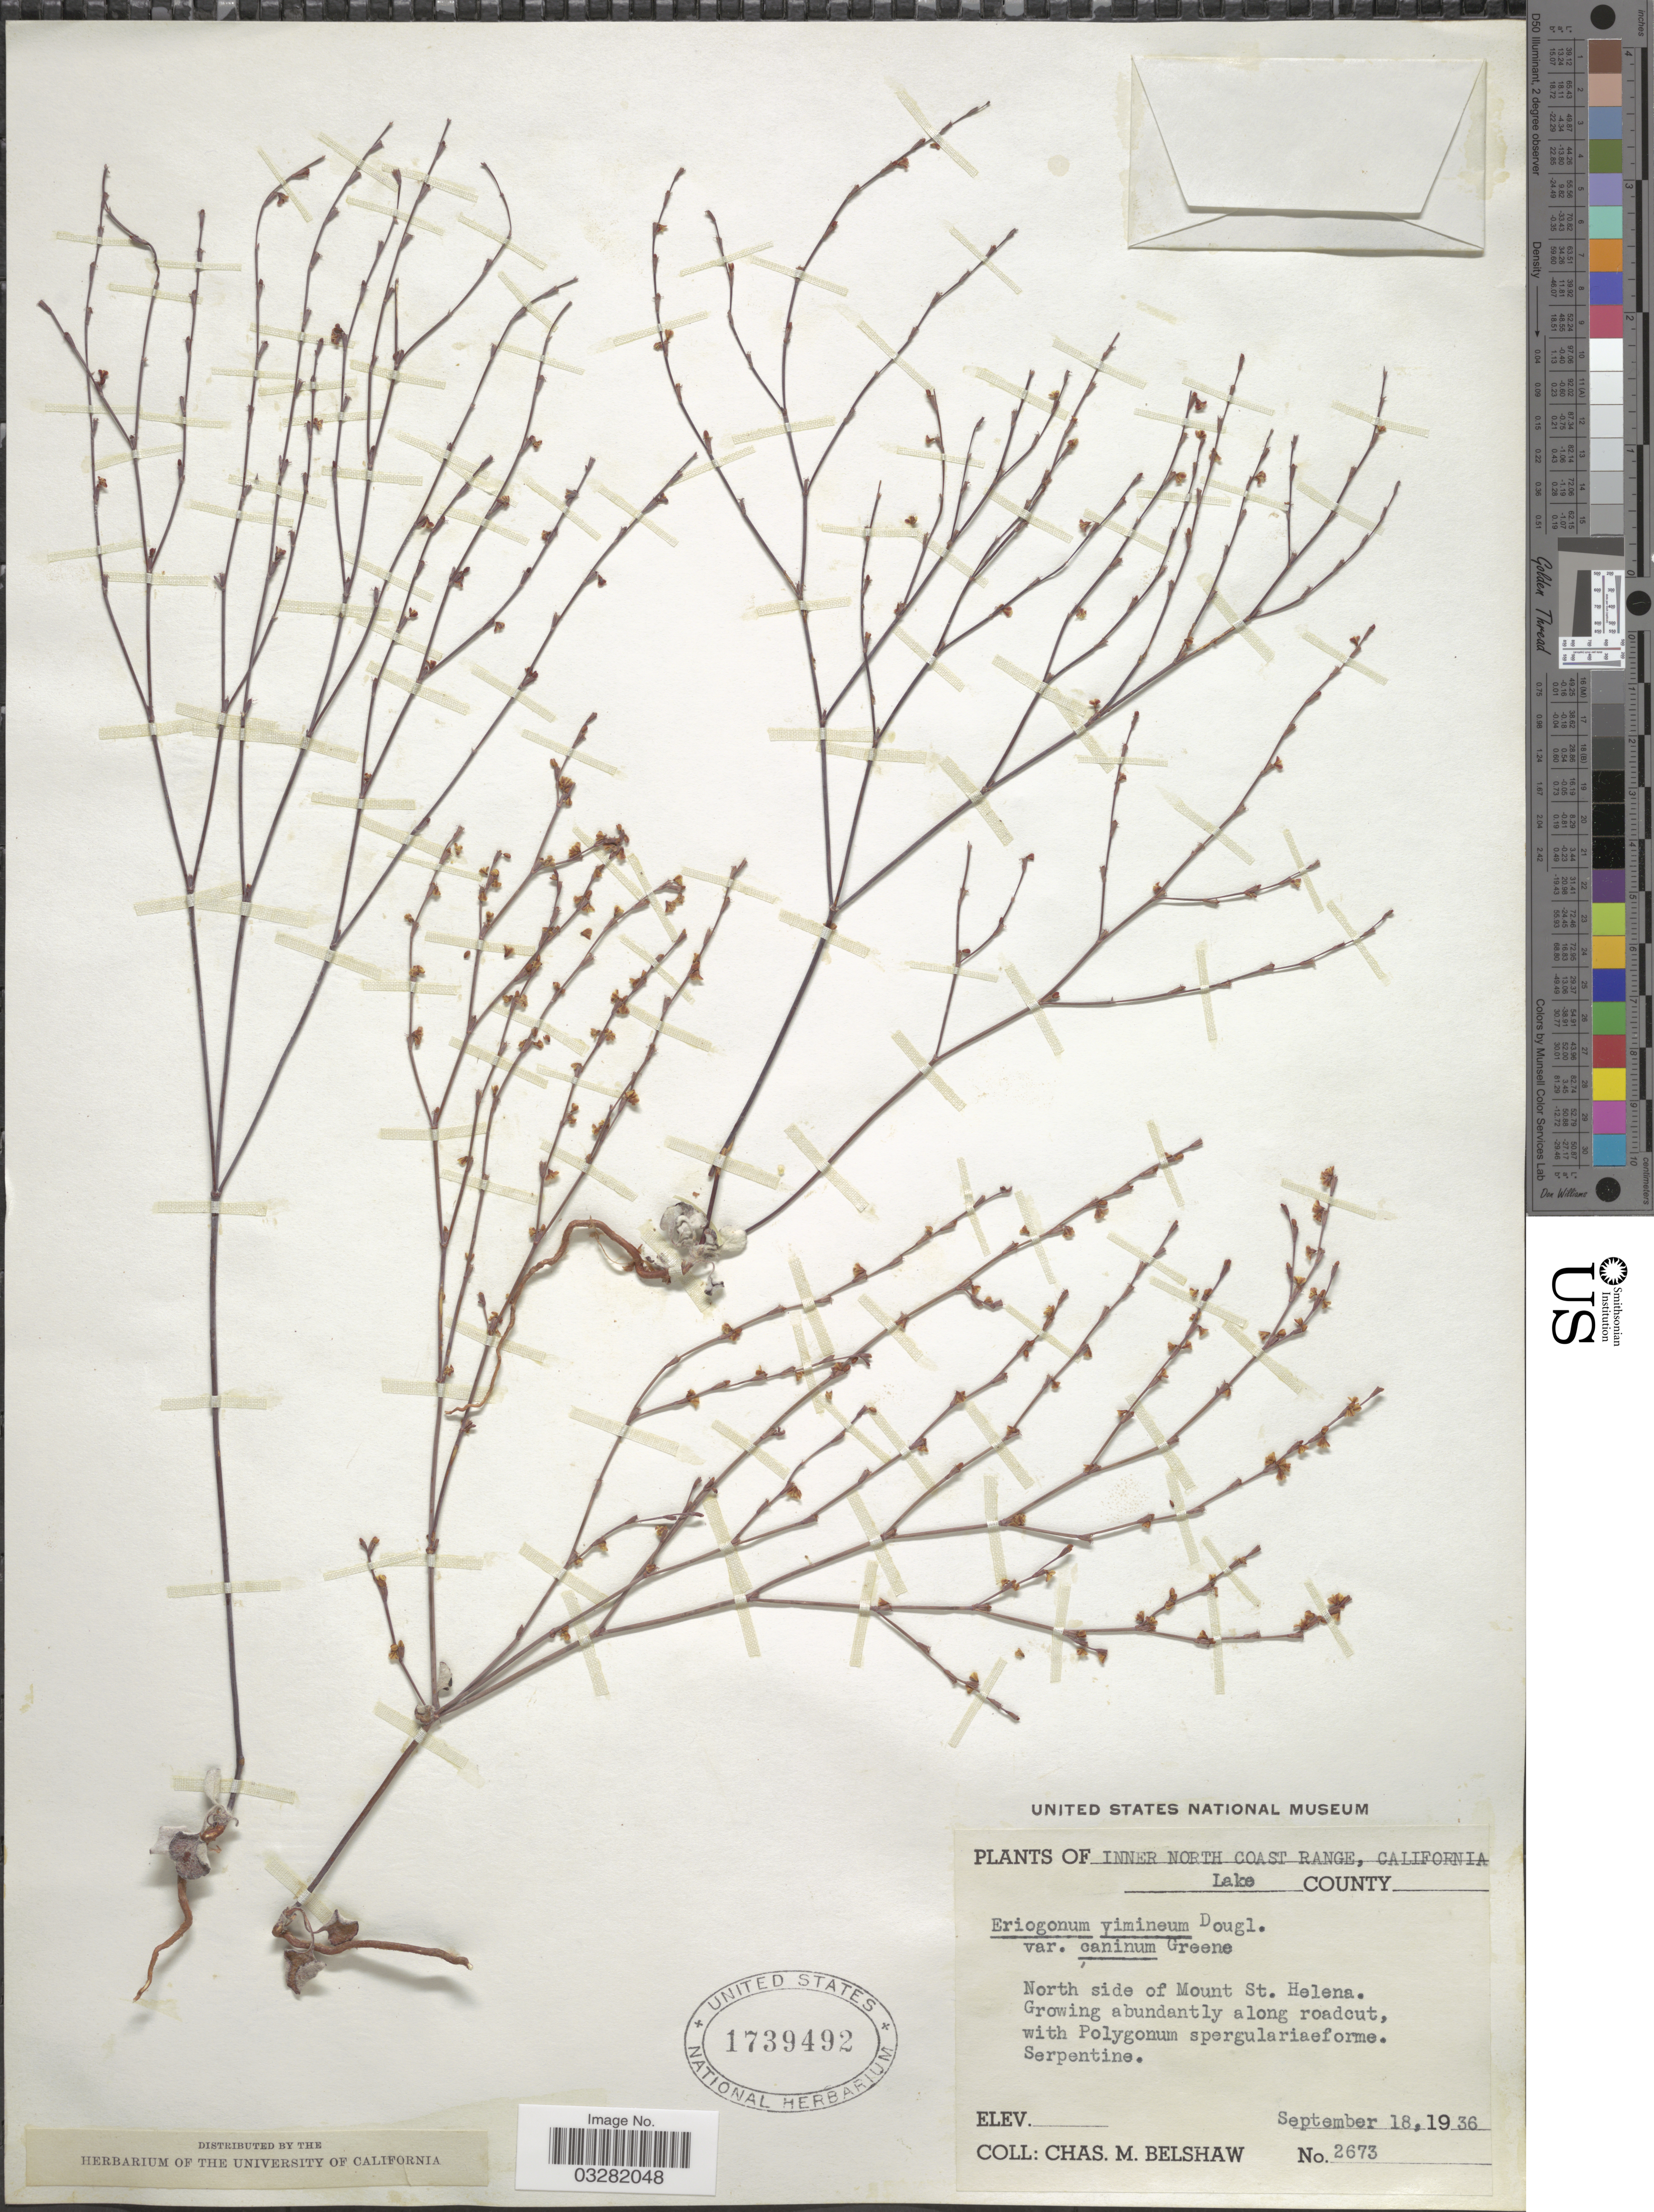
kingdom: Plantae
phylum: Tracheophyta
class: Magnoliopsida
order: Caryophyllales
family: Polygonaceae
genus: Eriogonum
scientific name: Eriogonum vimineum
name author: Douglas ex Benth.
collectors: C. Shaw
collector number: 2673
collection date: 1936-09-18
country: United States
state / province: California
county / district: Lake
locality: Inner North Coast Range, Lake County. North side of Mount St. Helena.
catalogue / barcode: US 1739492